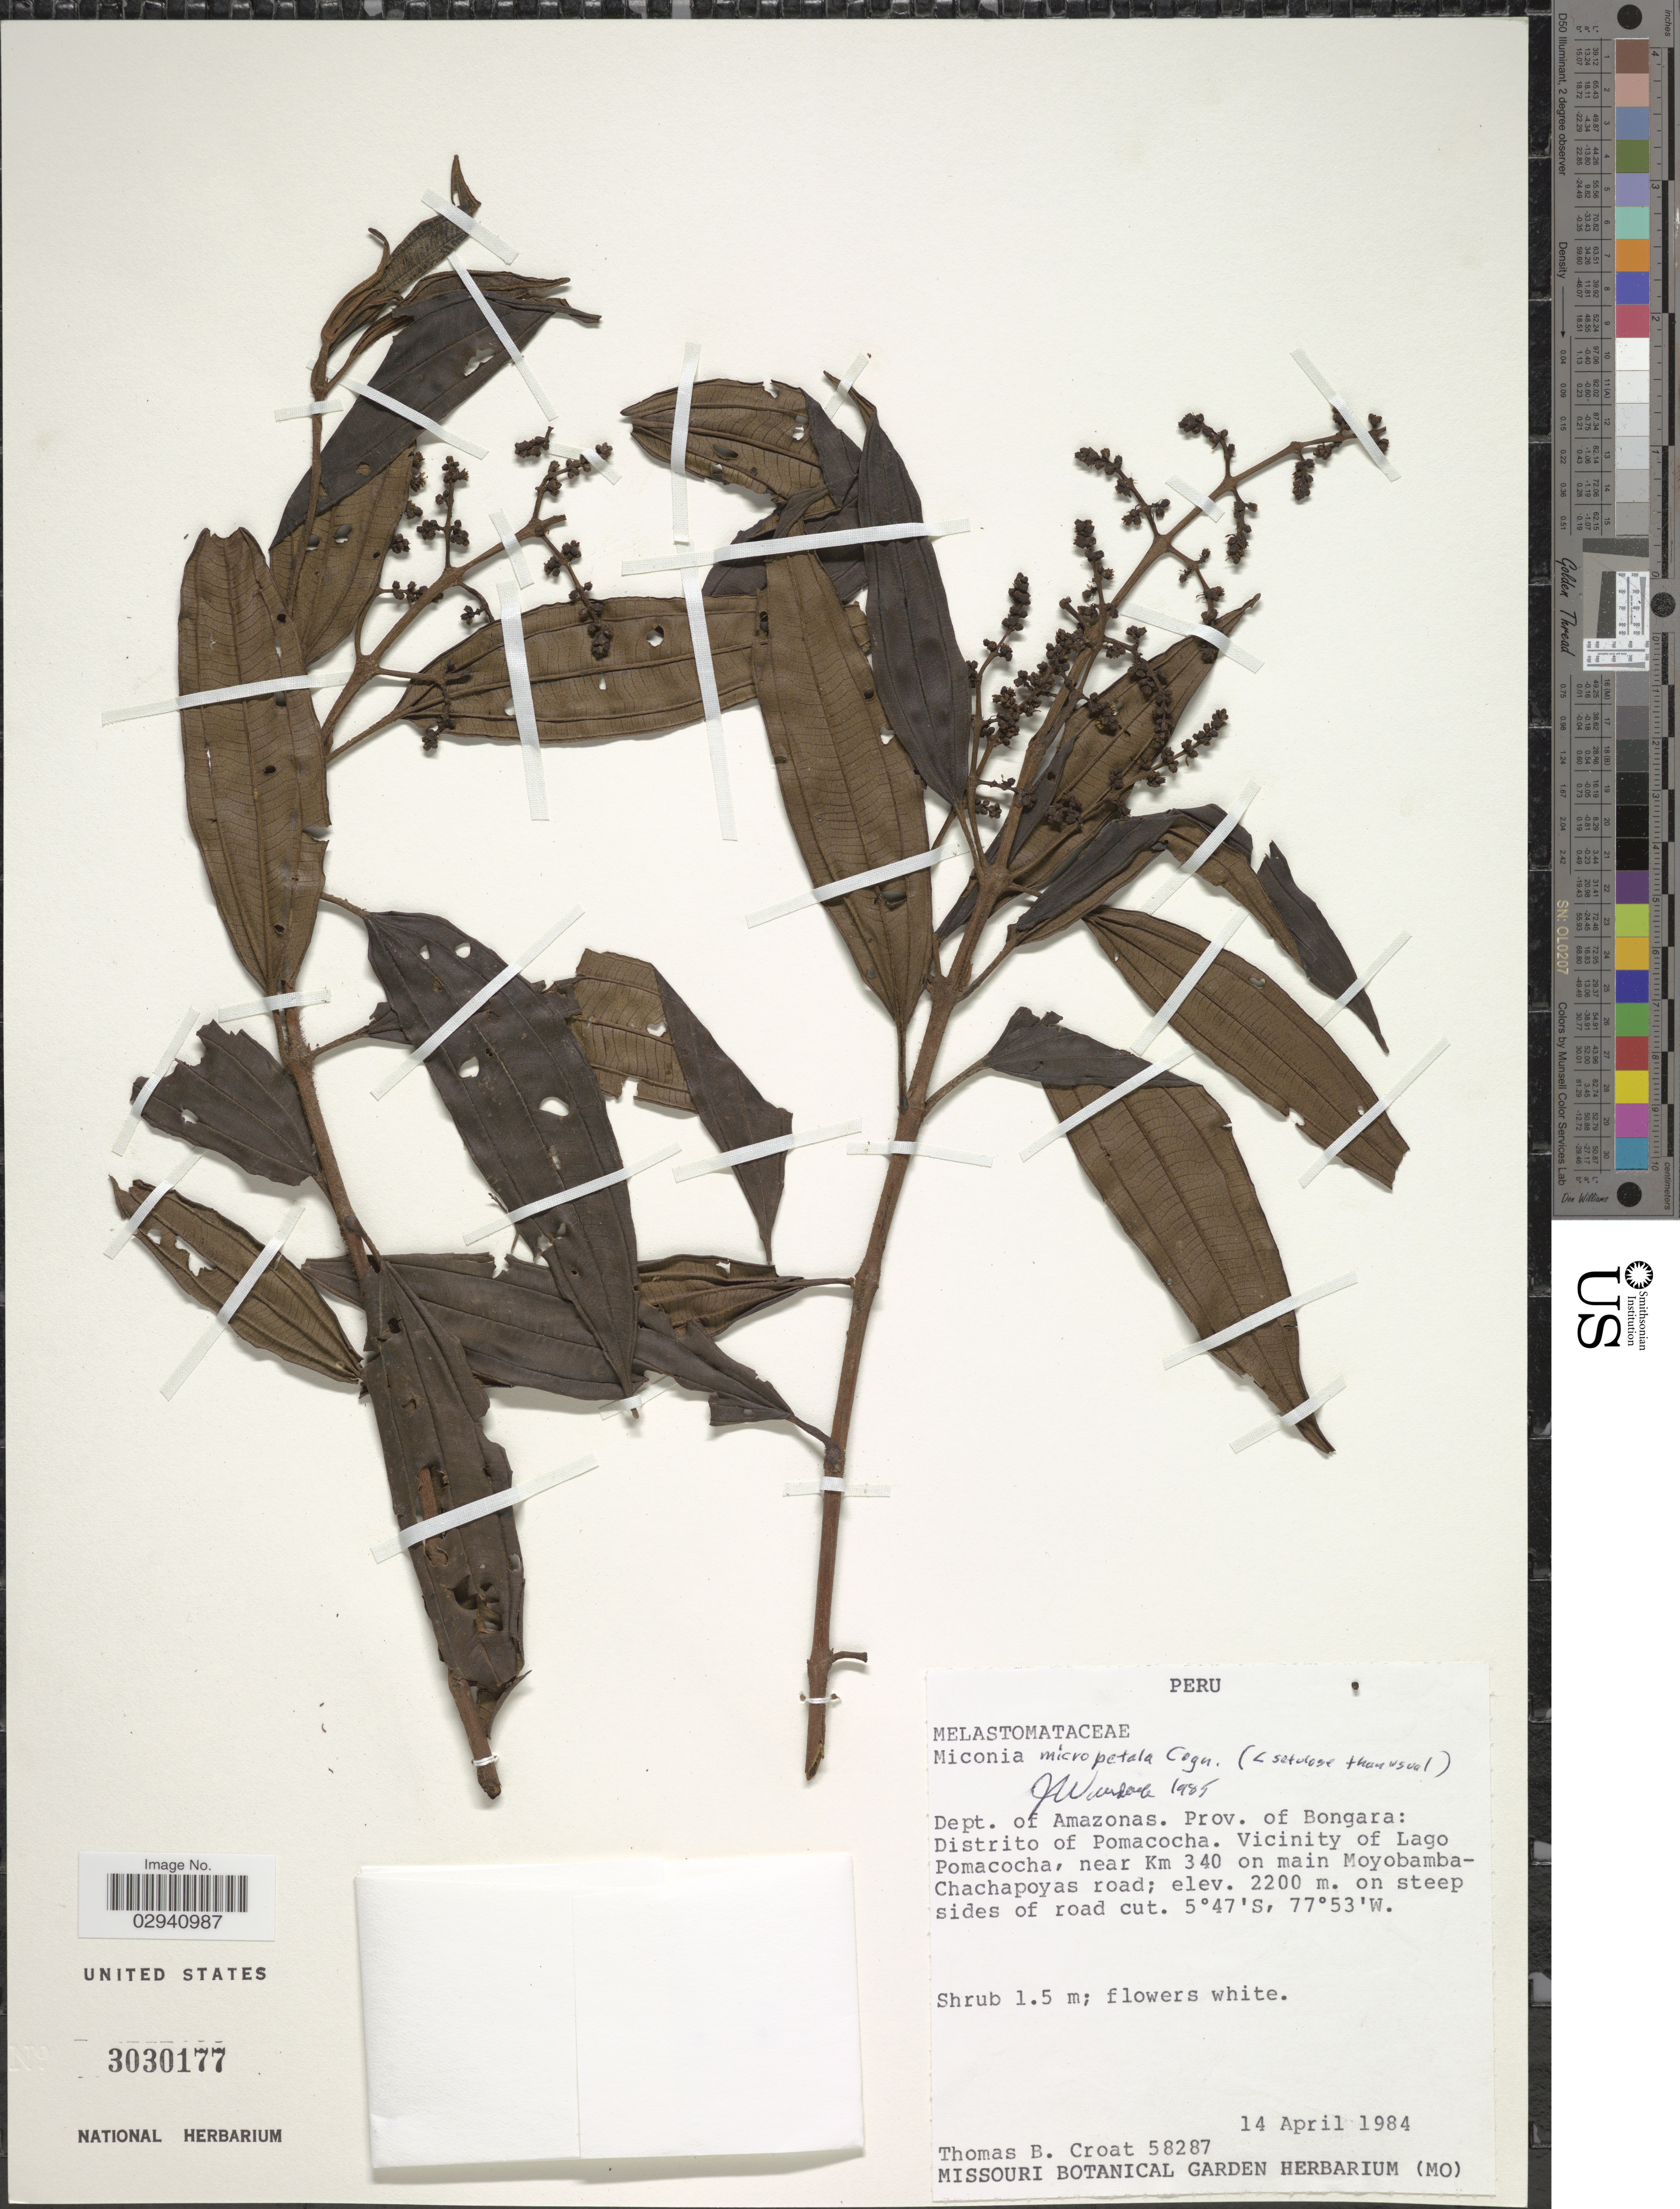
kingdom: Plantae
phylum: Tracheophyta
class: Magnoliopsida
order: Myrtales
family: Melastomataceae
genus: Miconia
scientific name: Miconia micropetala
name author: Cogn. in A. DC.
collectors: T. B. Croat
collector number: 58287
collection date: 1984-04-14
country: Peru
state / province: Amazonas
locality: Dept. of Amazonas. Prov. of Bongara: Distrito of Pomacocha. Vicinity of Lago Pomacocha, near Km 340 on main Moyobamba-Chachapoyas road.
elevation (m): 2200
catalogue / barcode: US 3030177